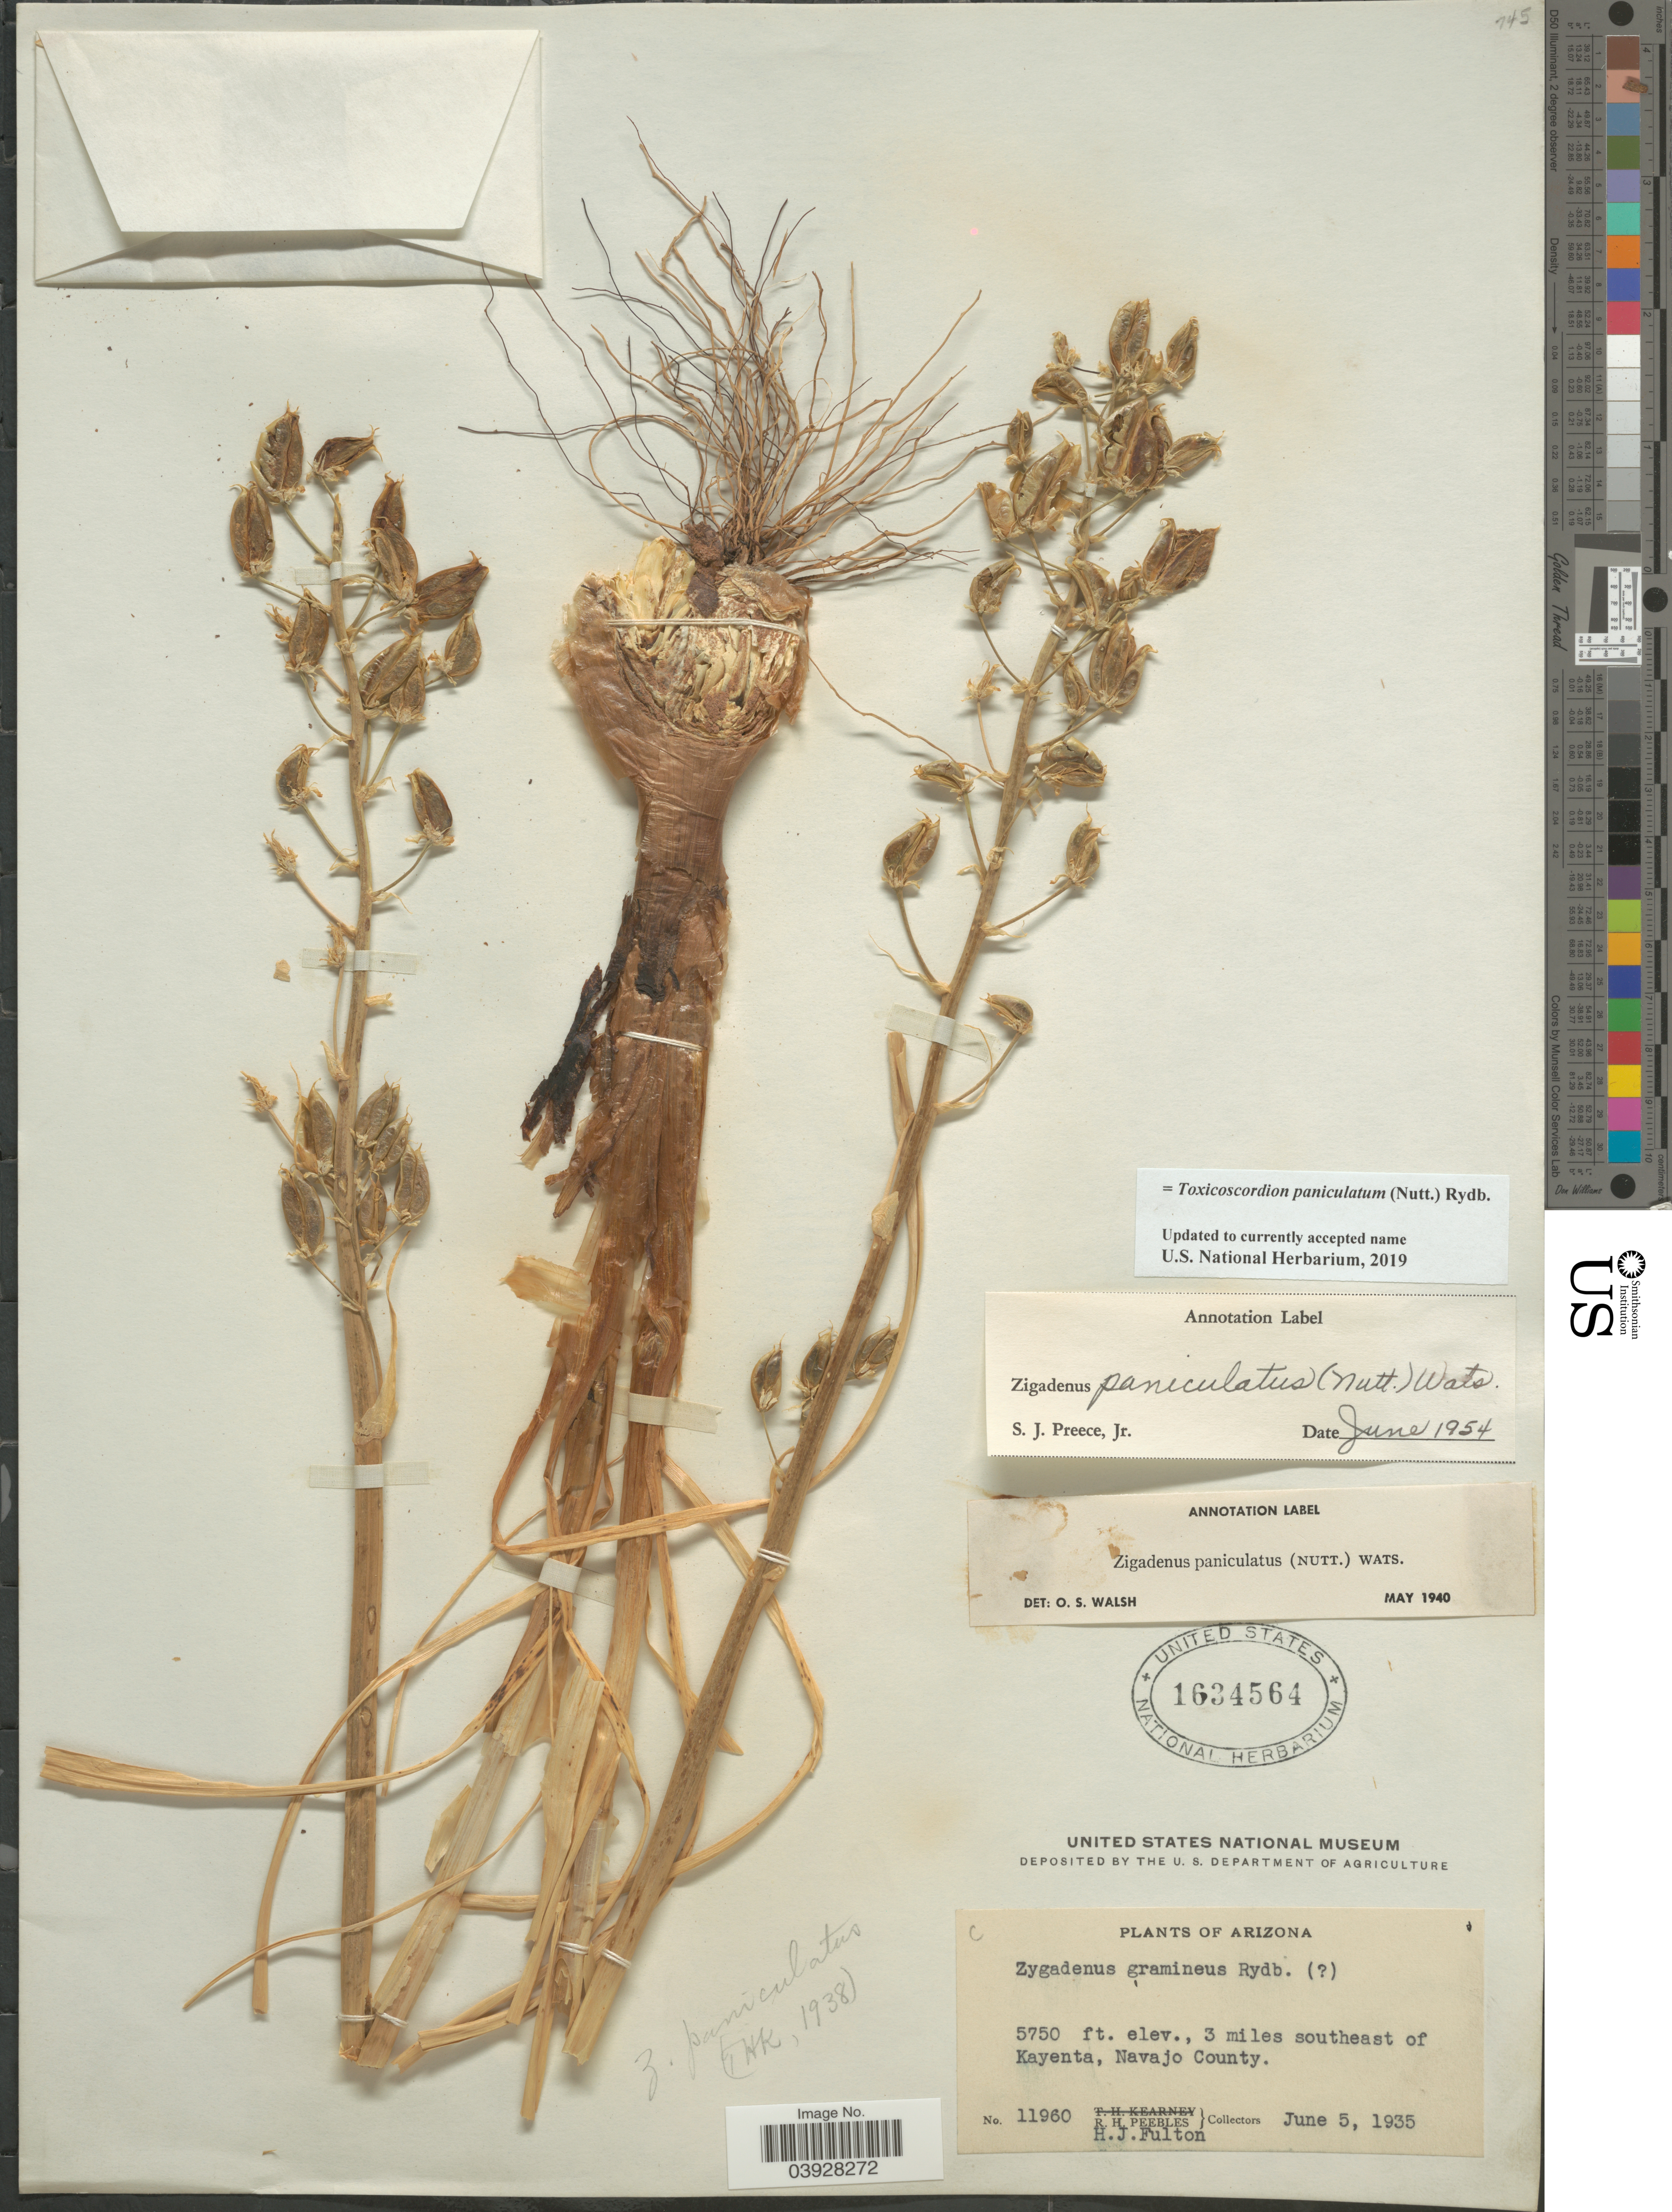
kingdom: Plantae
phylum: Tracheophyta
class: Liliopsida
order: Liliales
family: Melanthiaceae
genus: Toxicoscordion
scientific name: Toxicoscordion paniculatum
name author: (Nutt.) Rydb.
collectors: R. H. Peebles & H. Fulton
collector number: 11960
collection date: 1935-06-05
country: United States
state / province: Arizona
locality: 3 miles southeast of Kayenta, Navajo County.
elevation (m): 1753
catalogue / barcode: US 1634564